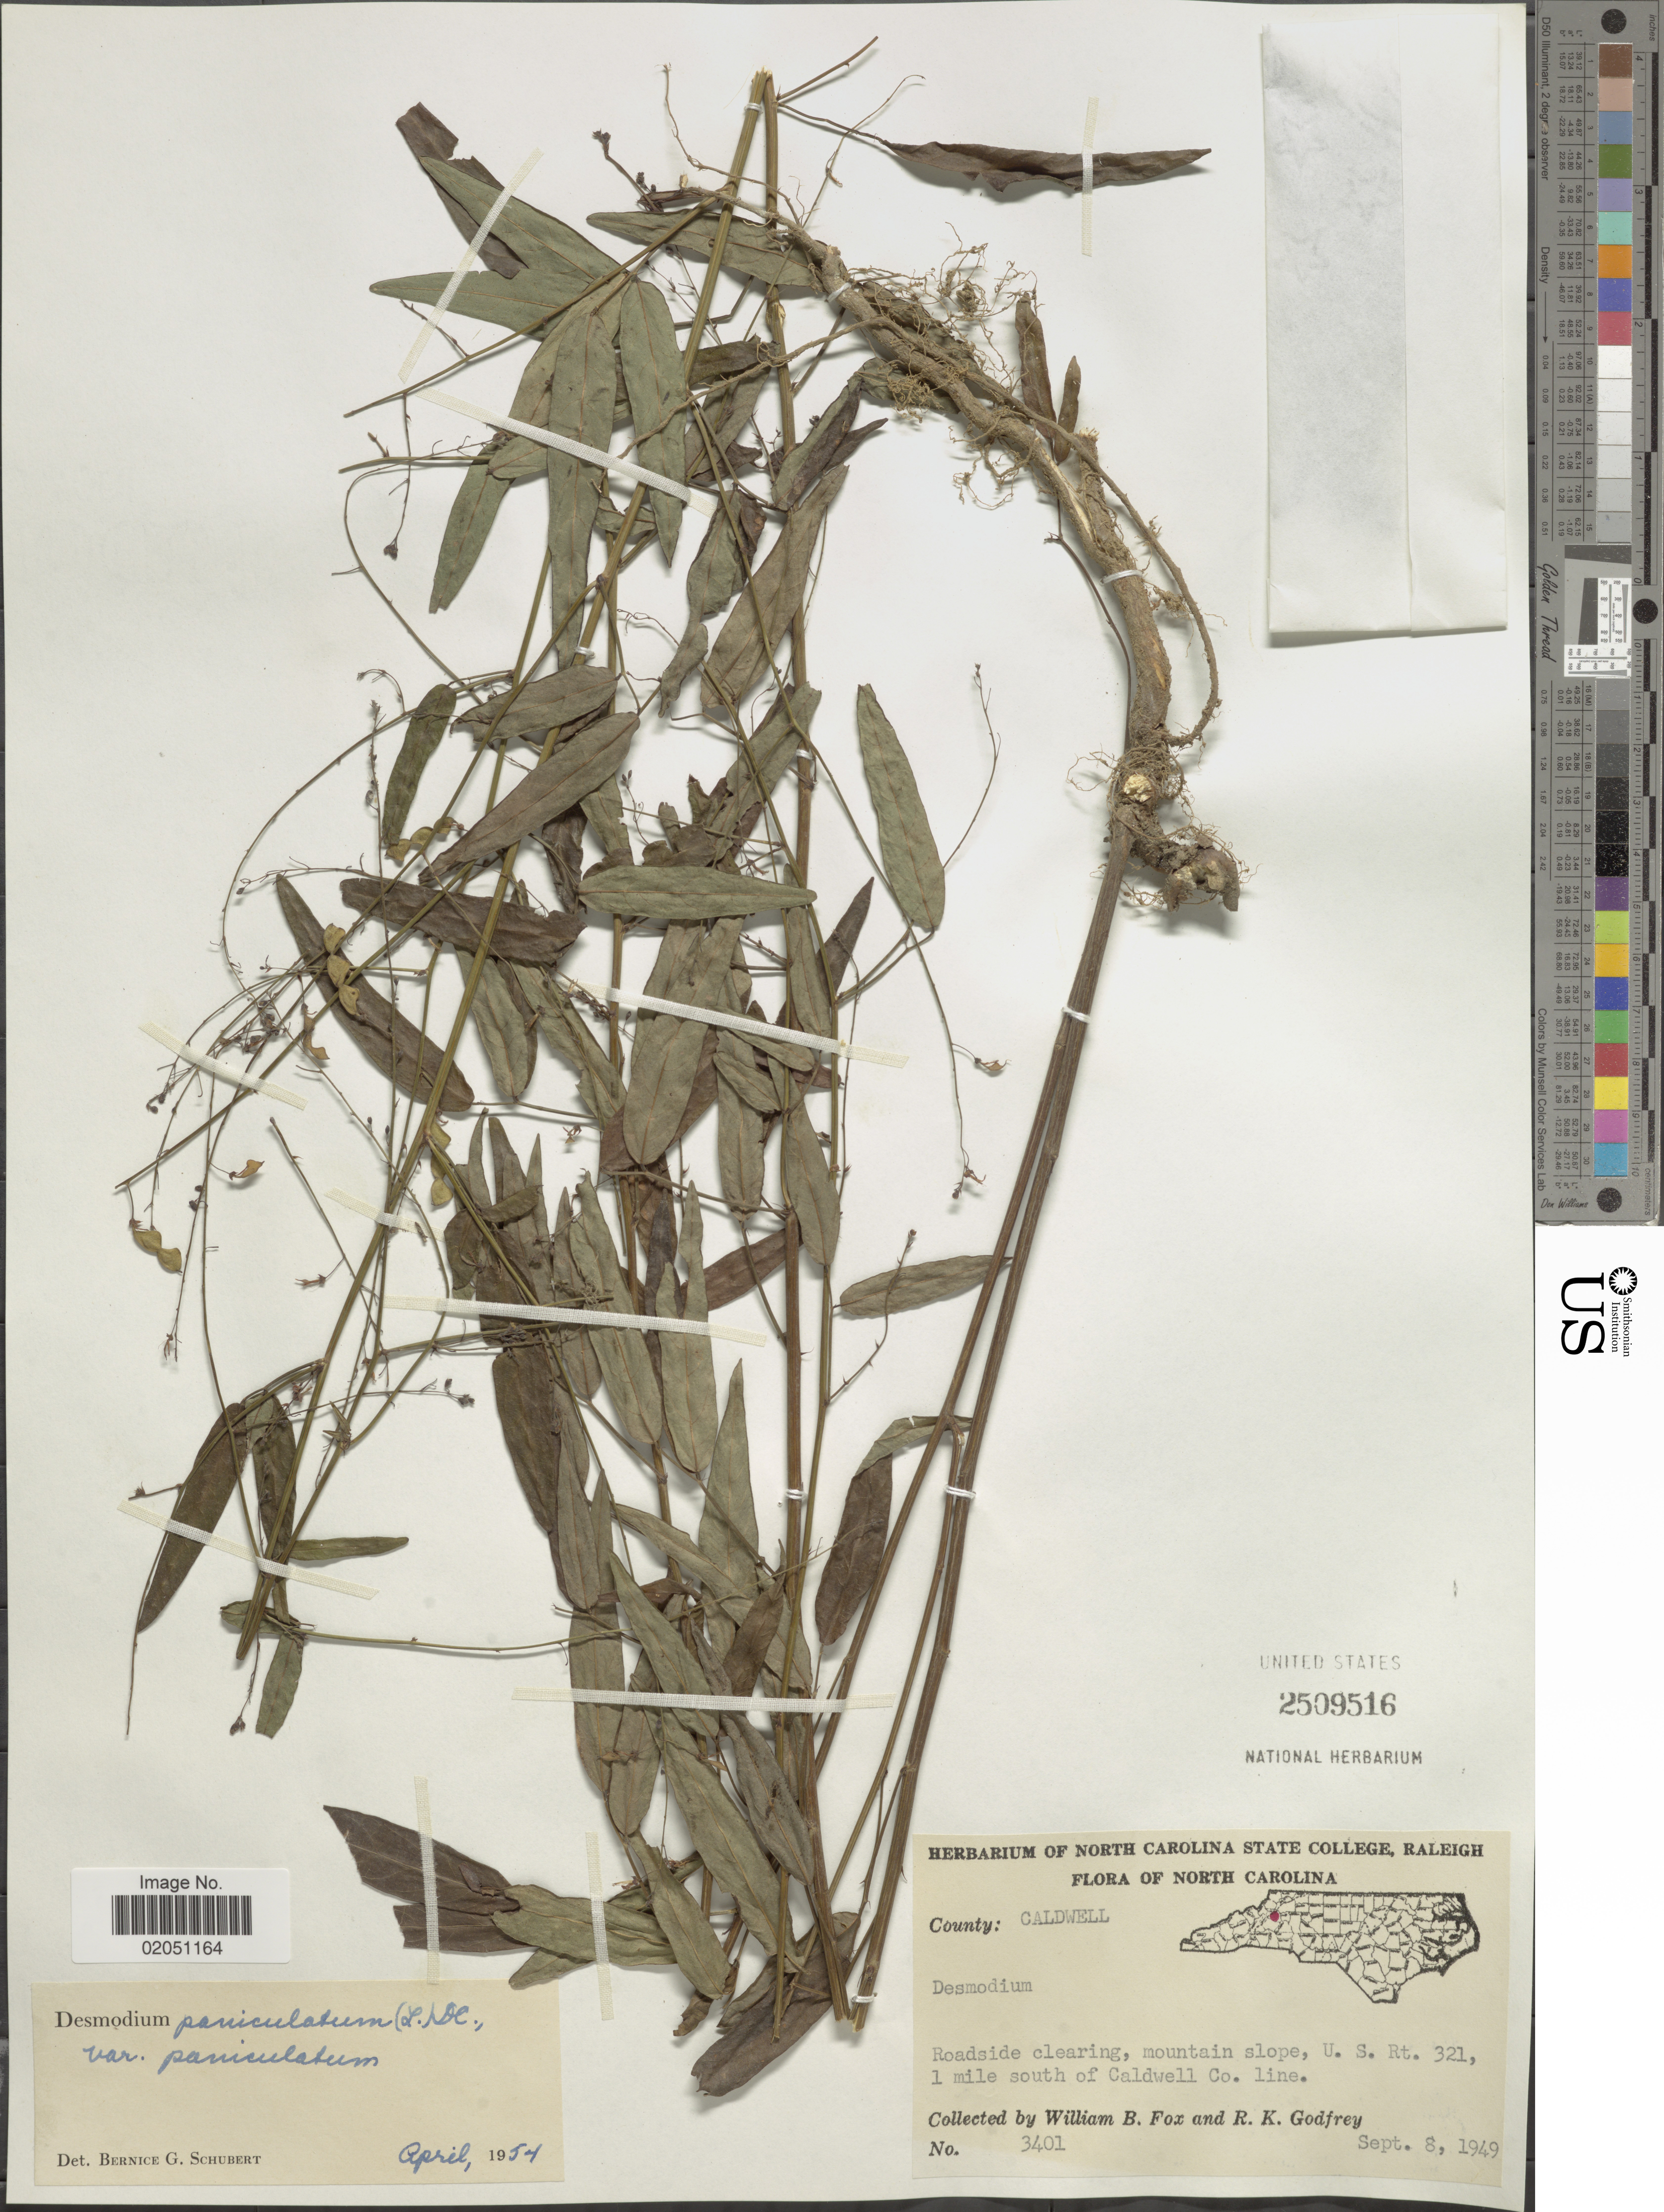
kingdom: Plantae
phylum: Tracheophyta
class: Magnoliopsida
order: Fabales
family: Fabaceae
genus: Desmodium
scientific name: Desmodium paniculatum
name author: (L.) DC.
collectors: W. B. Fox & R. K. Godfrey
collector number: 3401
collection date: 1949-09-08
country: United States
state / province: North Carolina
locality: County: Caldwell, Roadside clearing, mountain slope, U.S. Rt. 321, 1 mile south of Caldwell Co line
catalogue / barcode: US 2509516